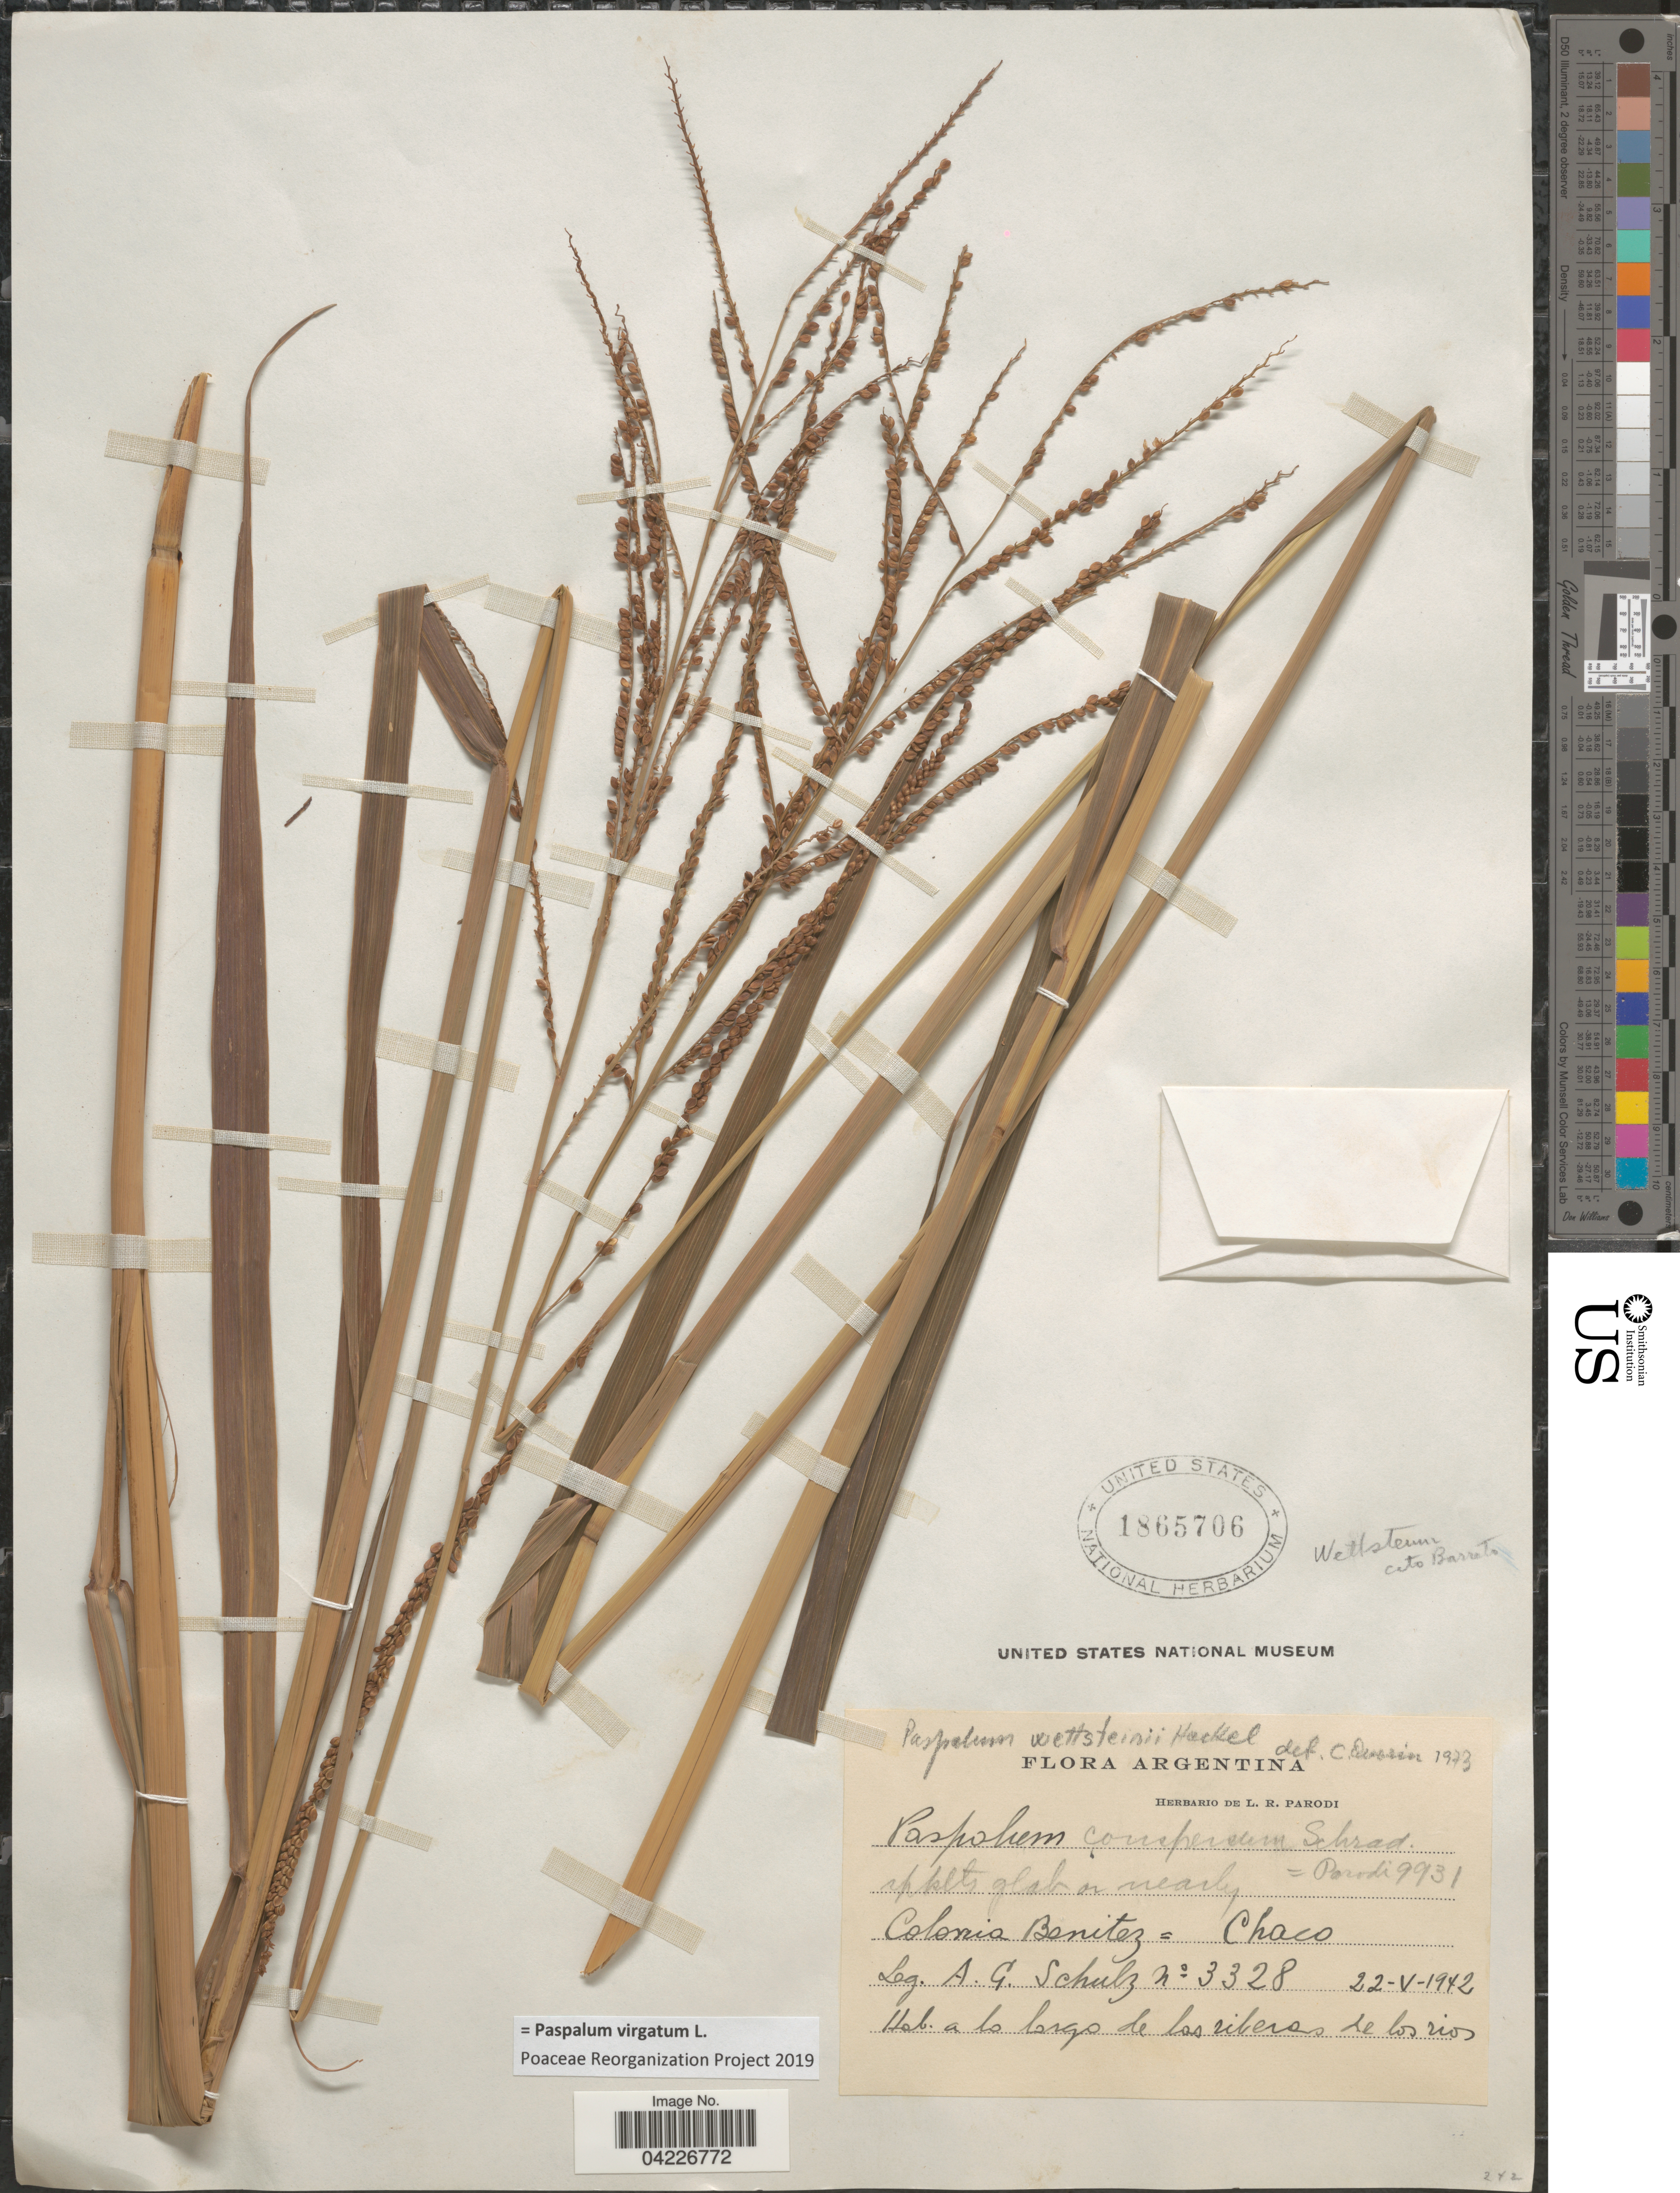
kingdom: Plantae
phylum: Tracheophyta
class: Liliopsida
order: Poales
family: Poaceae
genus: Paspalum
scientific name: Paspalum virgatum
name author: L.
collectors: A. G. Schulz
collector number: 3328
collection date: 1942-05-22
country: Argentina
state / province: Chaco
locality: Colonia Benitez.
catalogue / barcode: US 1865706